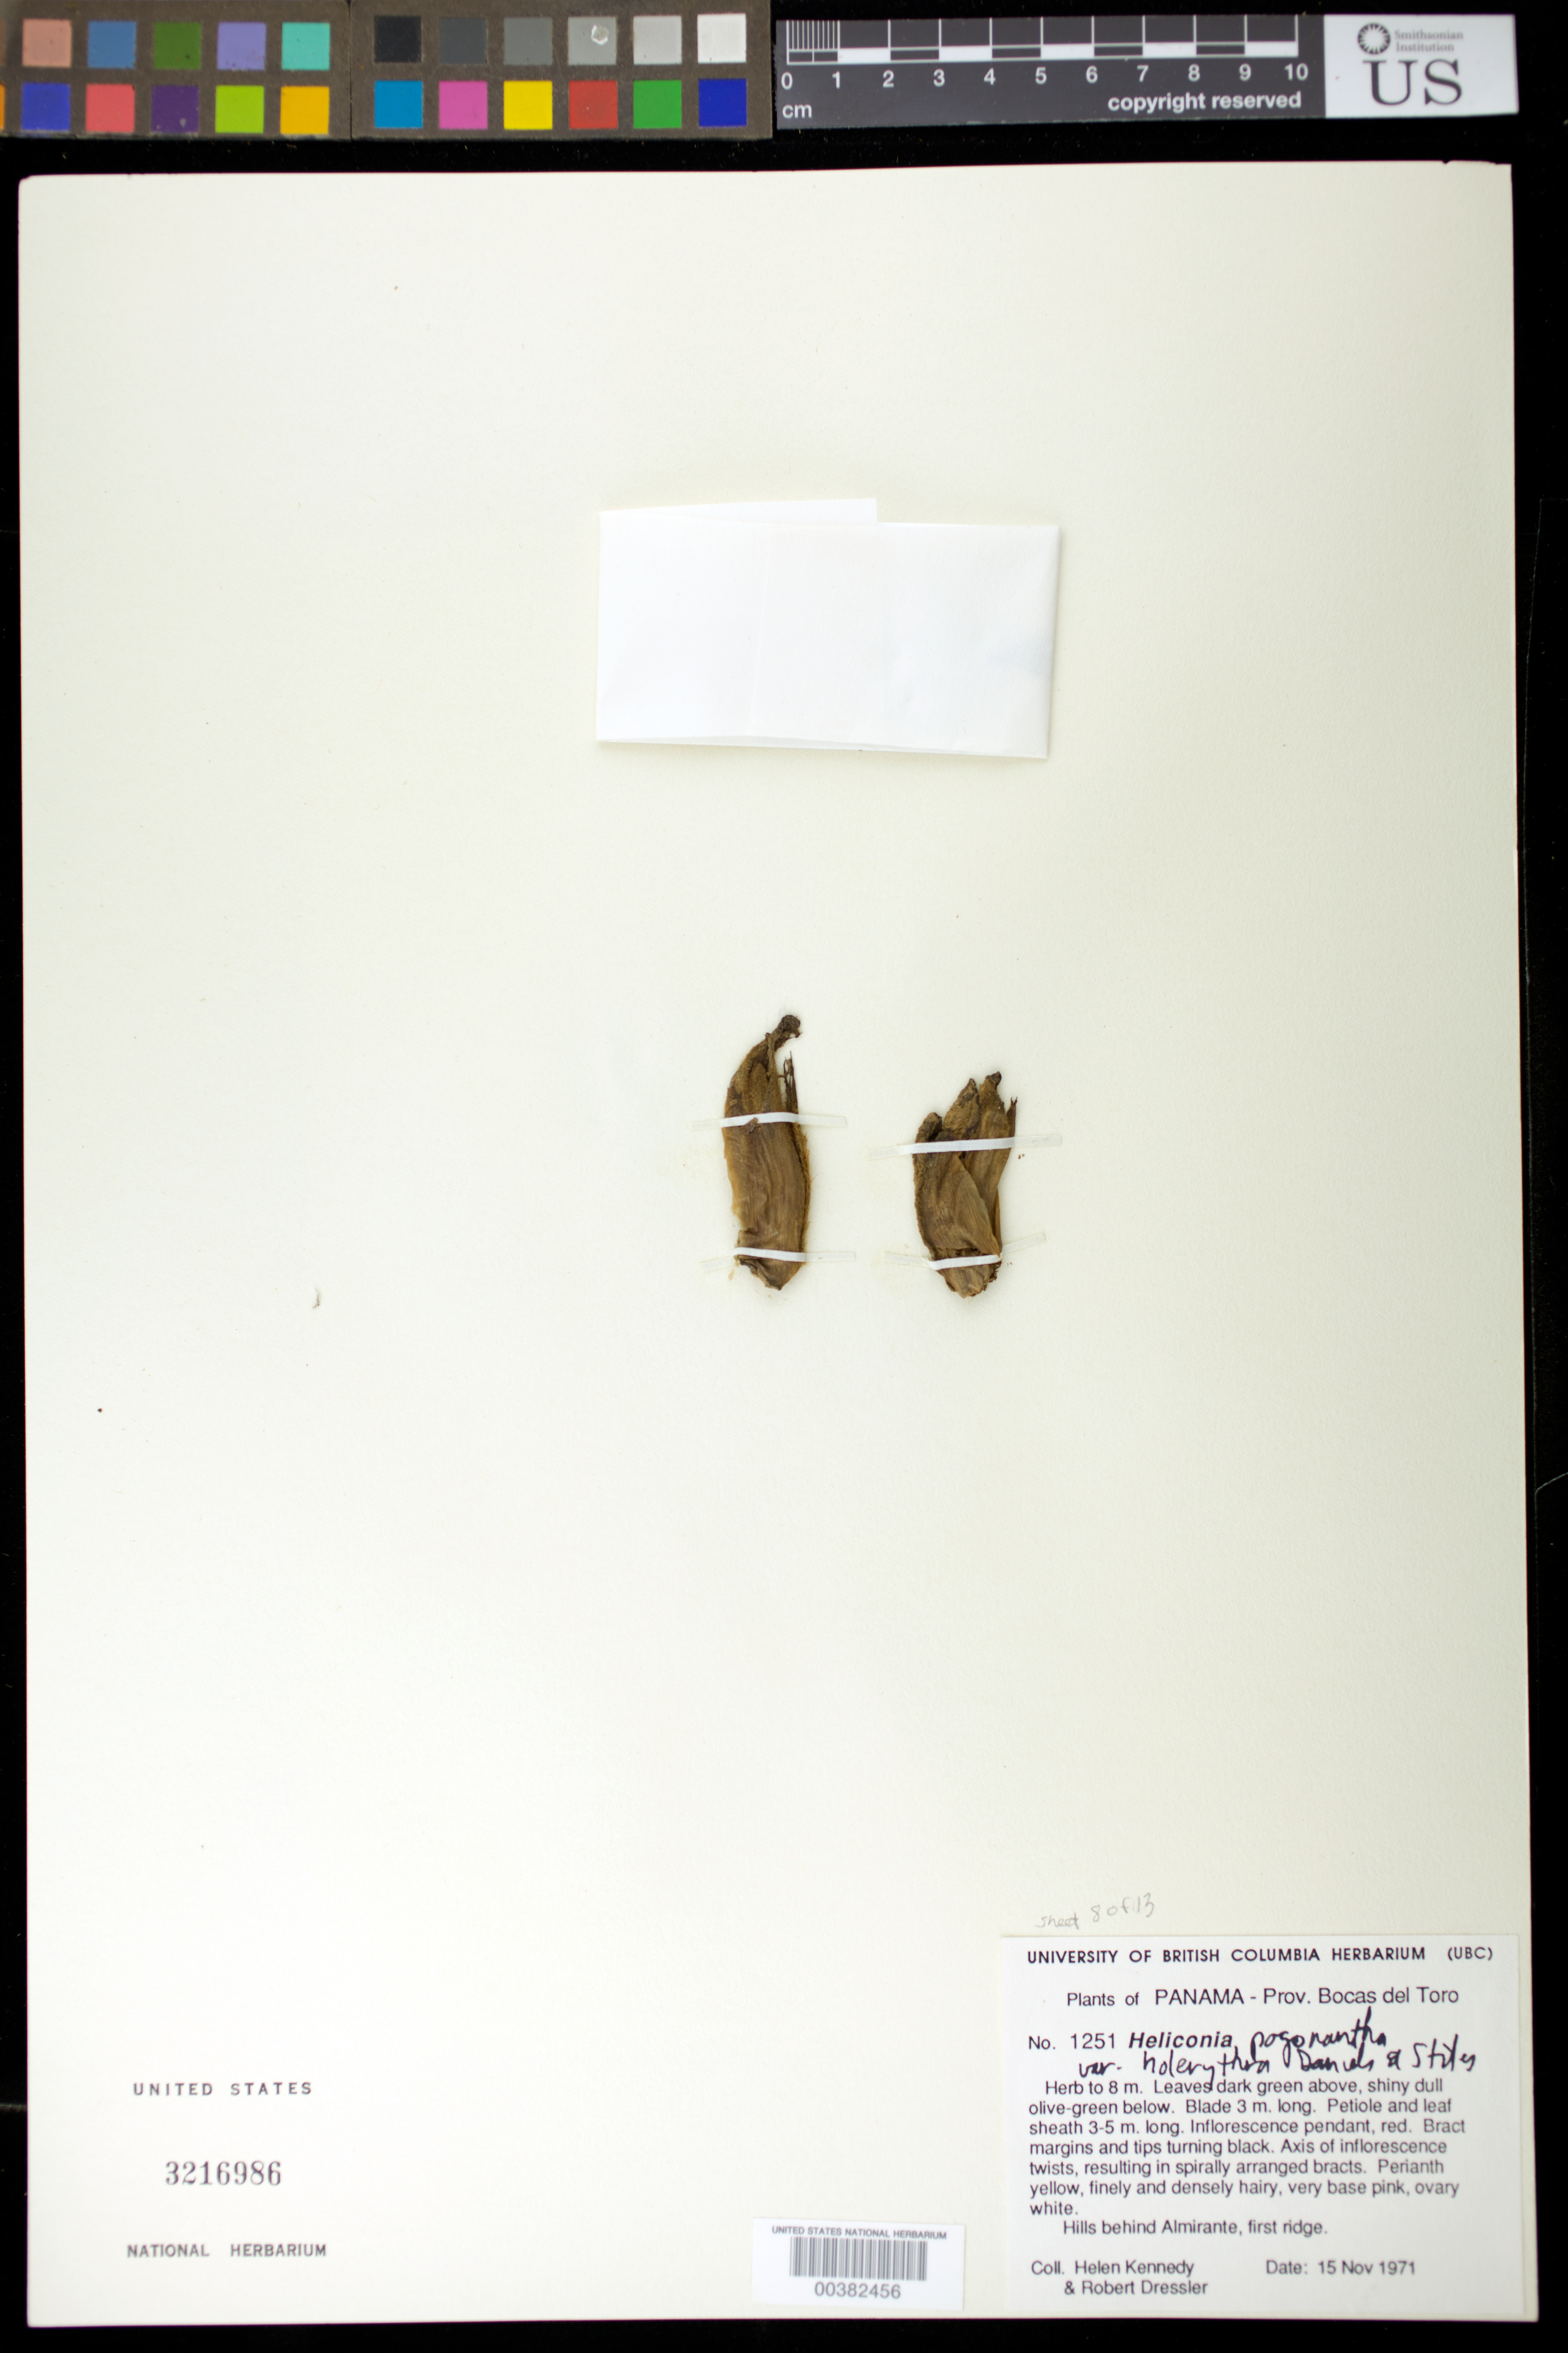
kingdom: Plantae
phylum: Tracheophyta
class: Liliopsida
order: Zingiberales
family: Heliconiaceae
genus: Heliconia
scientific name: Heliconia pogonantha var. holerythra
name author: G.S. Daniels & F.G. Stiles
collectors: H. Kennedy & R. Dressler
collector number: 1251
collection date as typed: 15 Nov 1971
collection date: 1971-11-15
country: Panama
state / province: Bocas del Toro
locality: Behind Almirante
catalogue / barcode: US 3216986